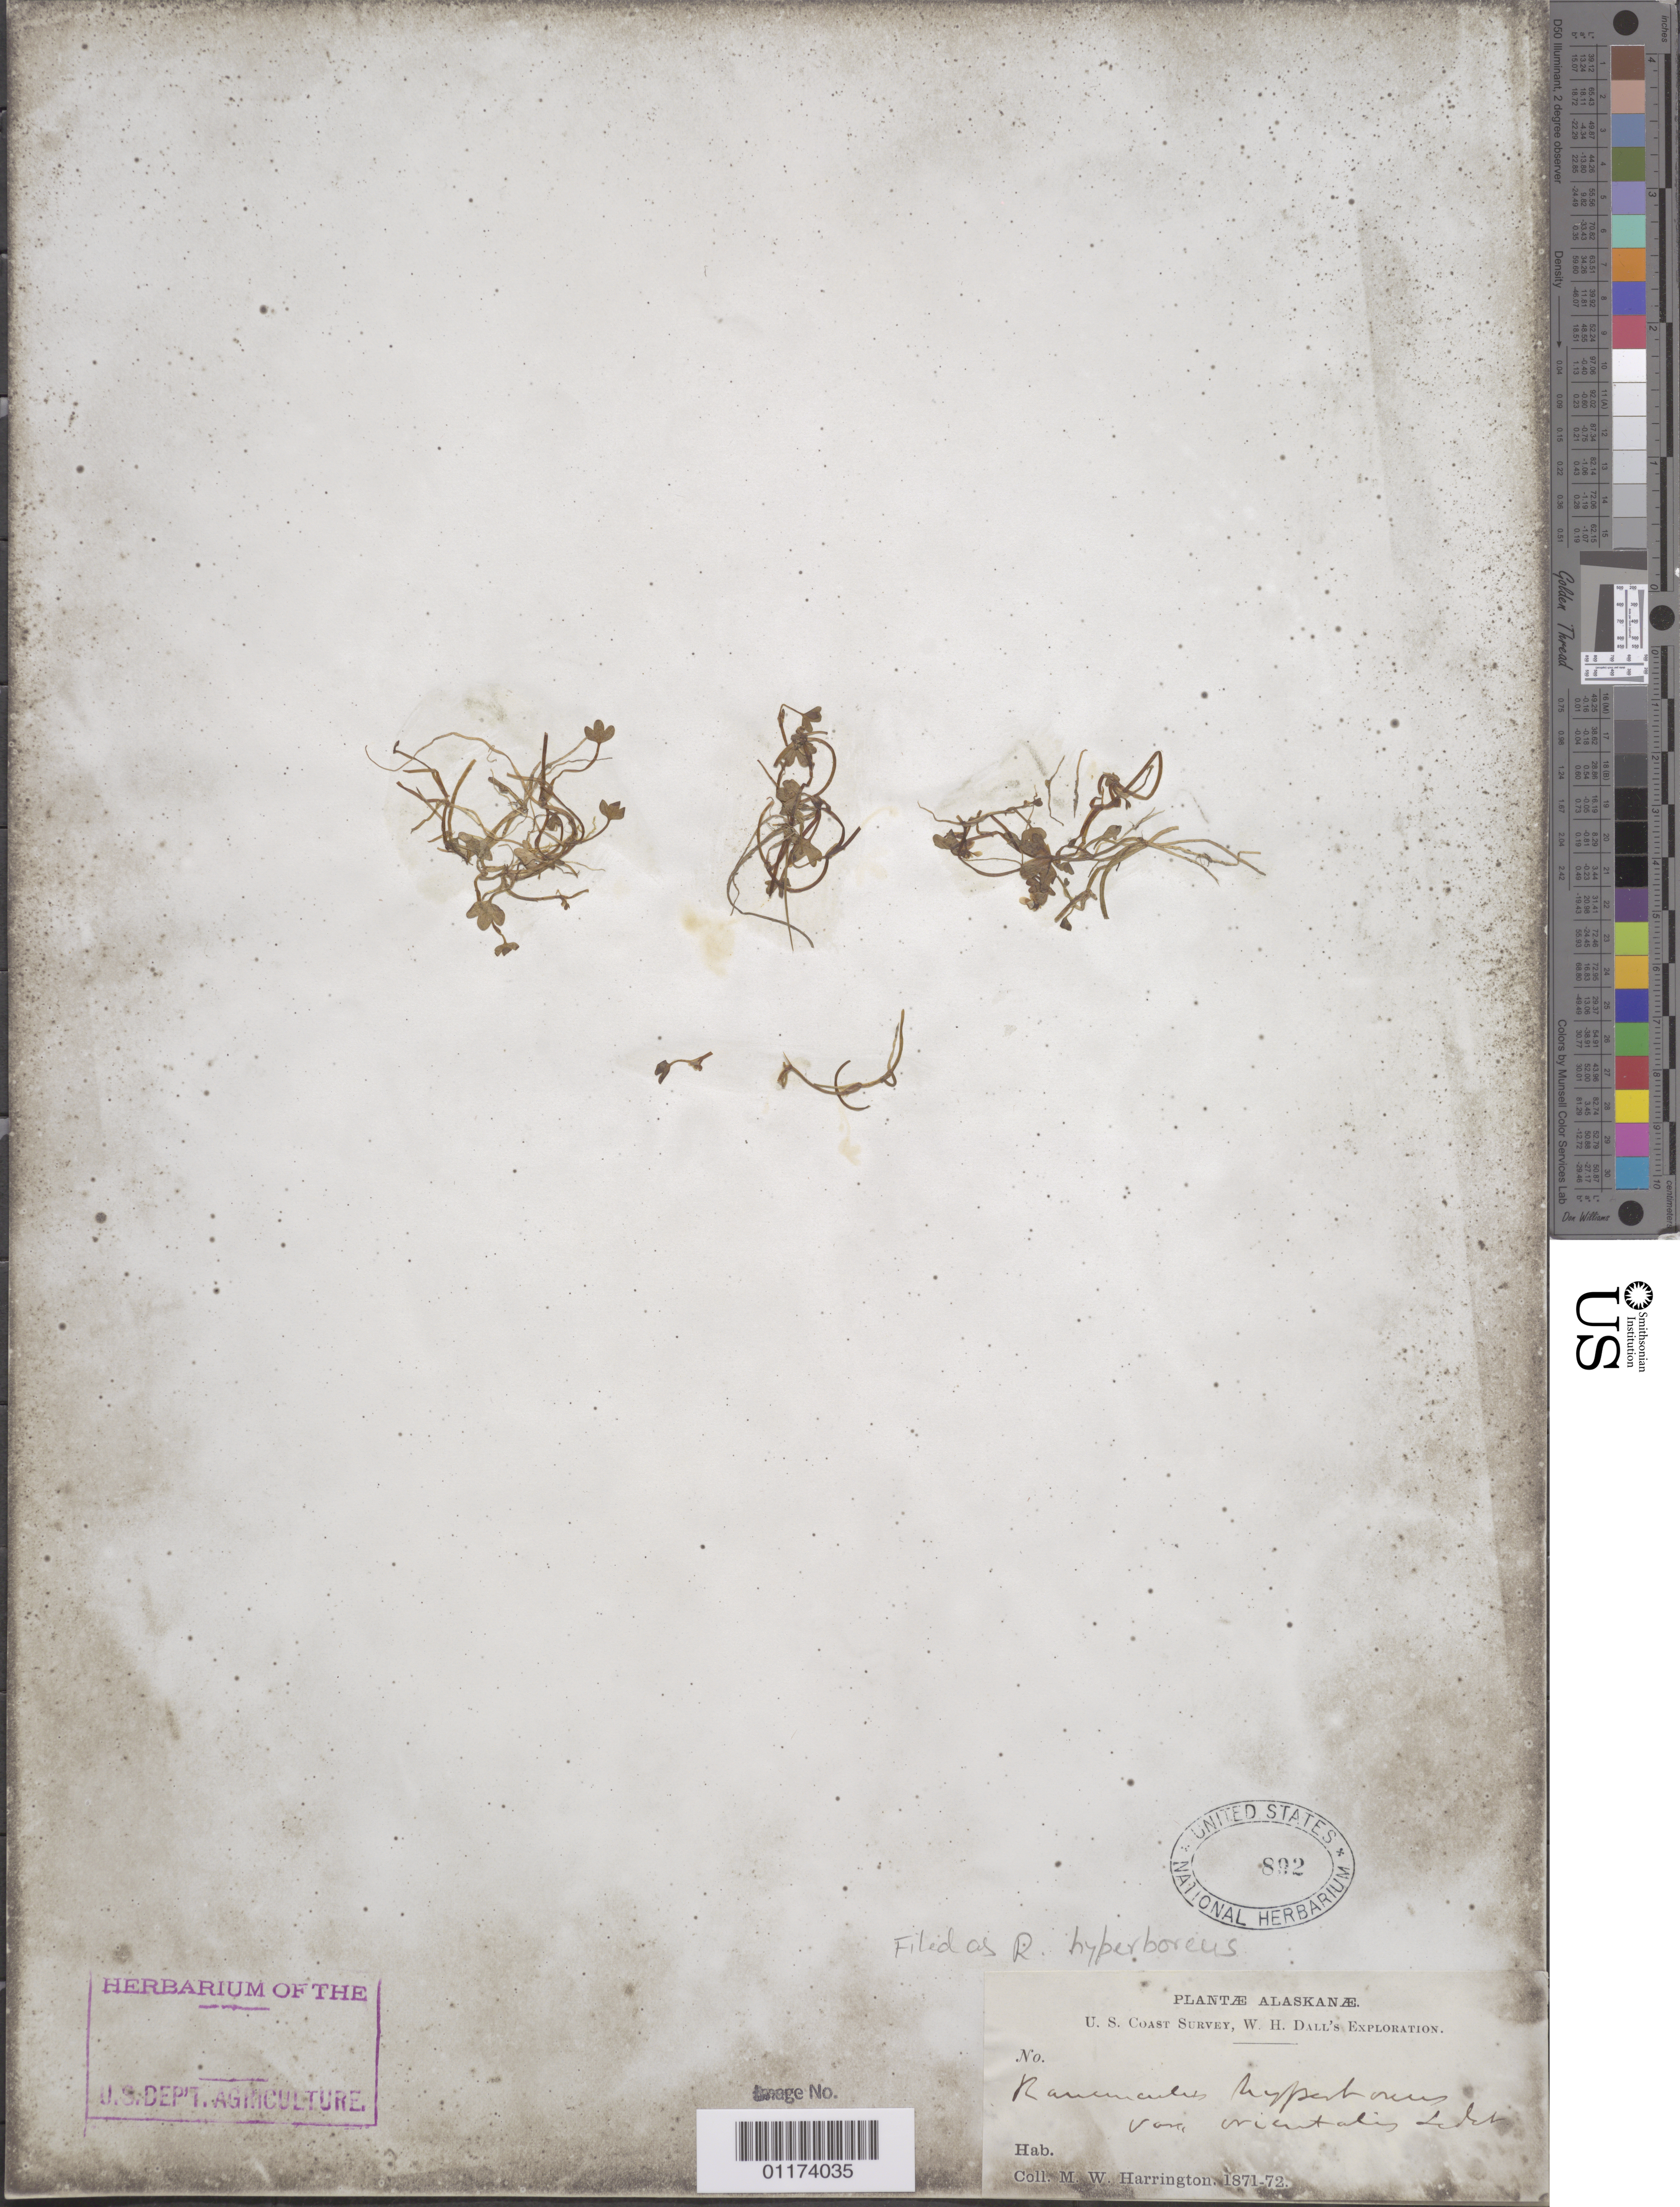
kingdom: Plantae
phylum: Tracheophyta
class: Magnoliopsida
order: Ranunculales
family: Ranunculaceae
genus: Ranunculus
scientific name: Ranunculus hyperboreus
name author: Rottb.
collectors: M. W. Harrington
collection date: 1871/1872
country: United States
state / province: Alaska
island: Shumagin Is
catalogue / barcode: US 892